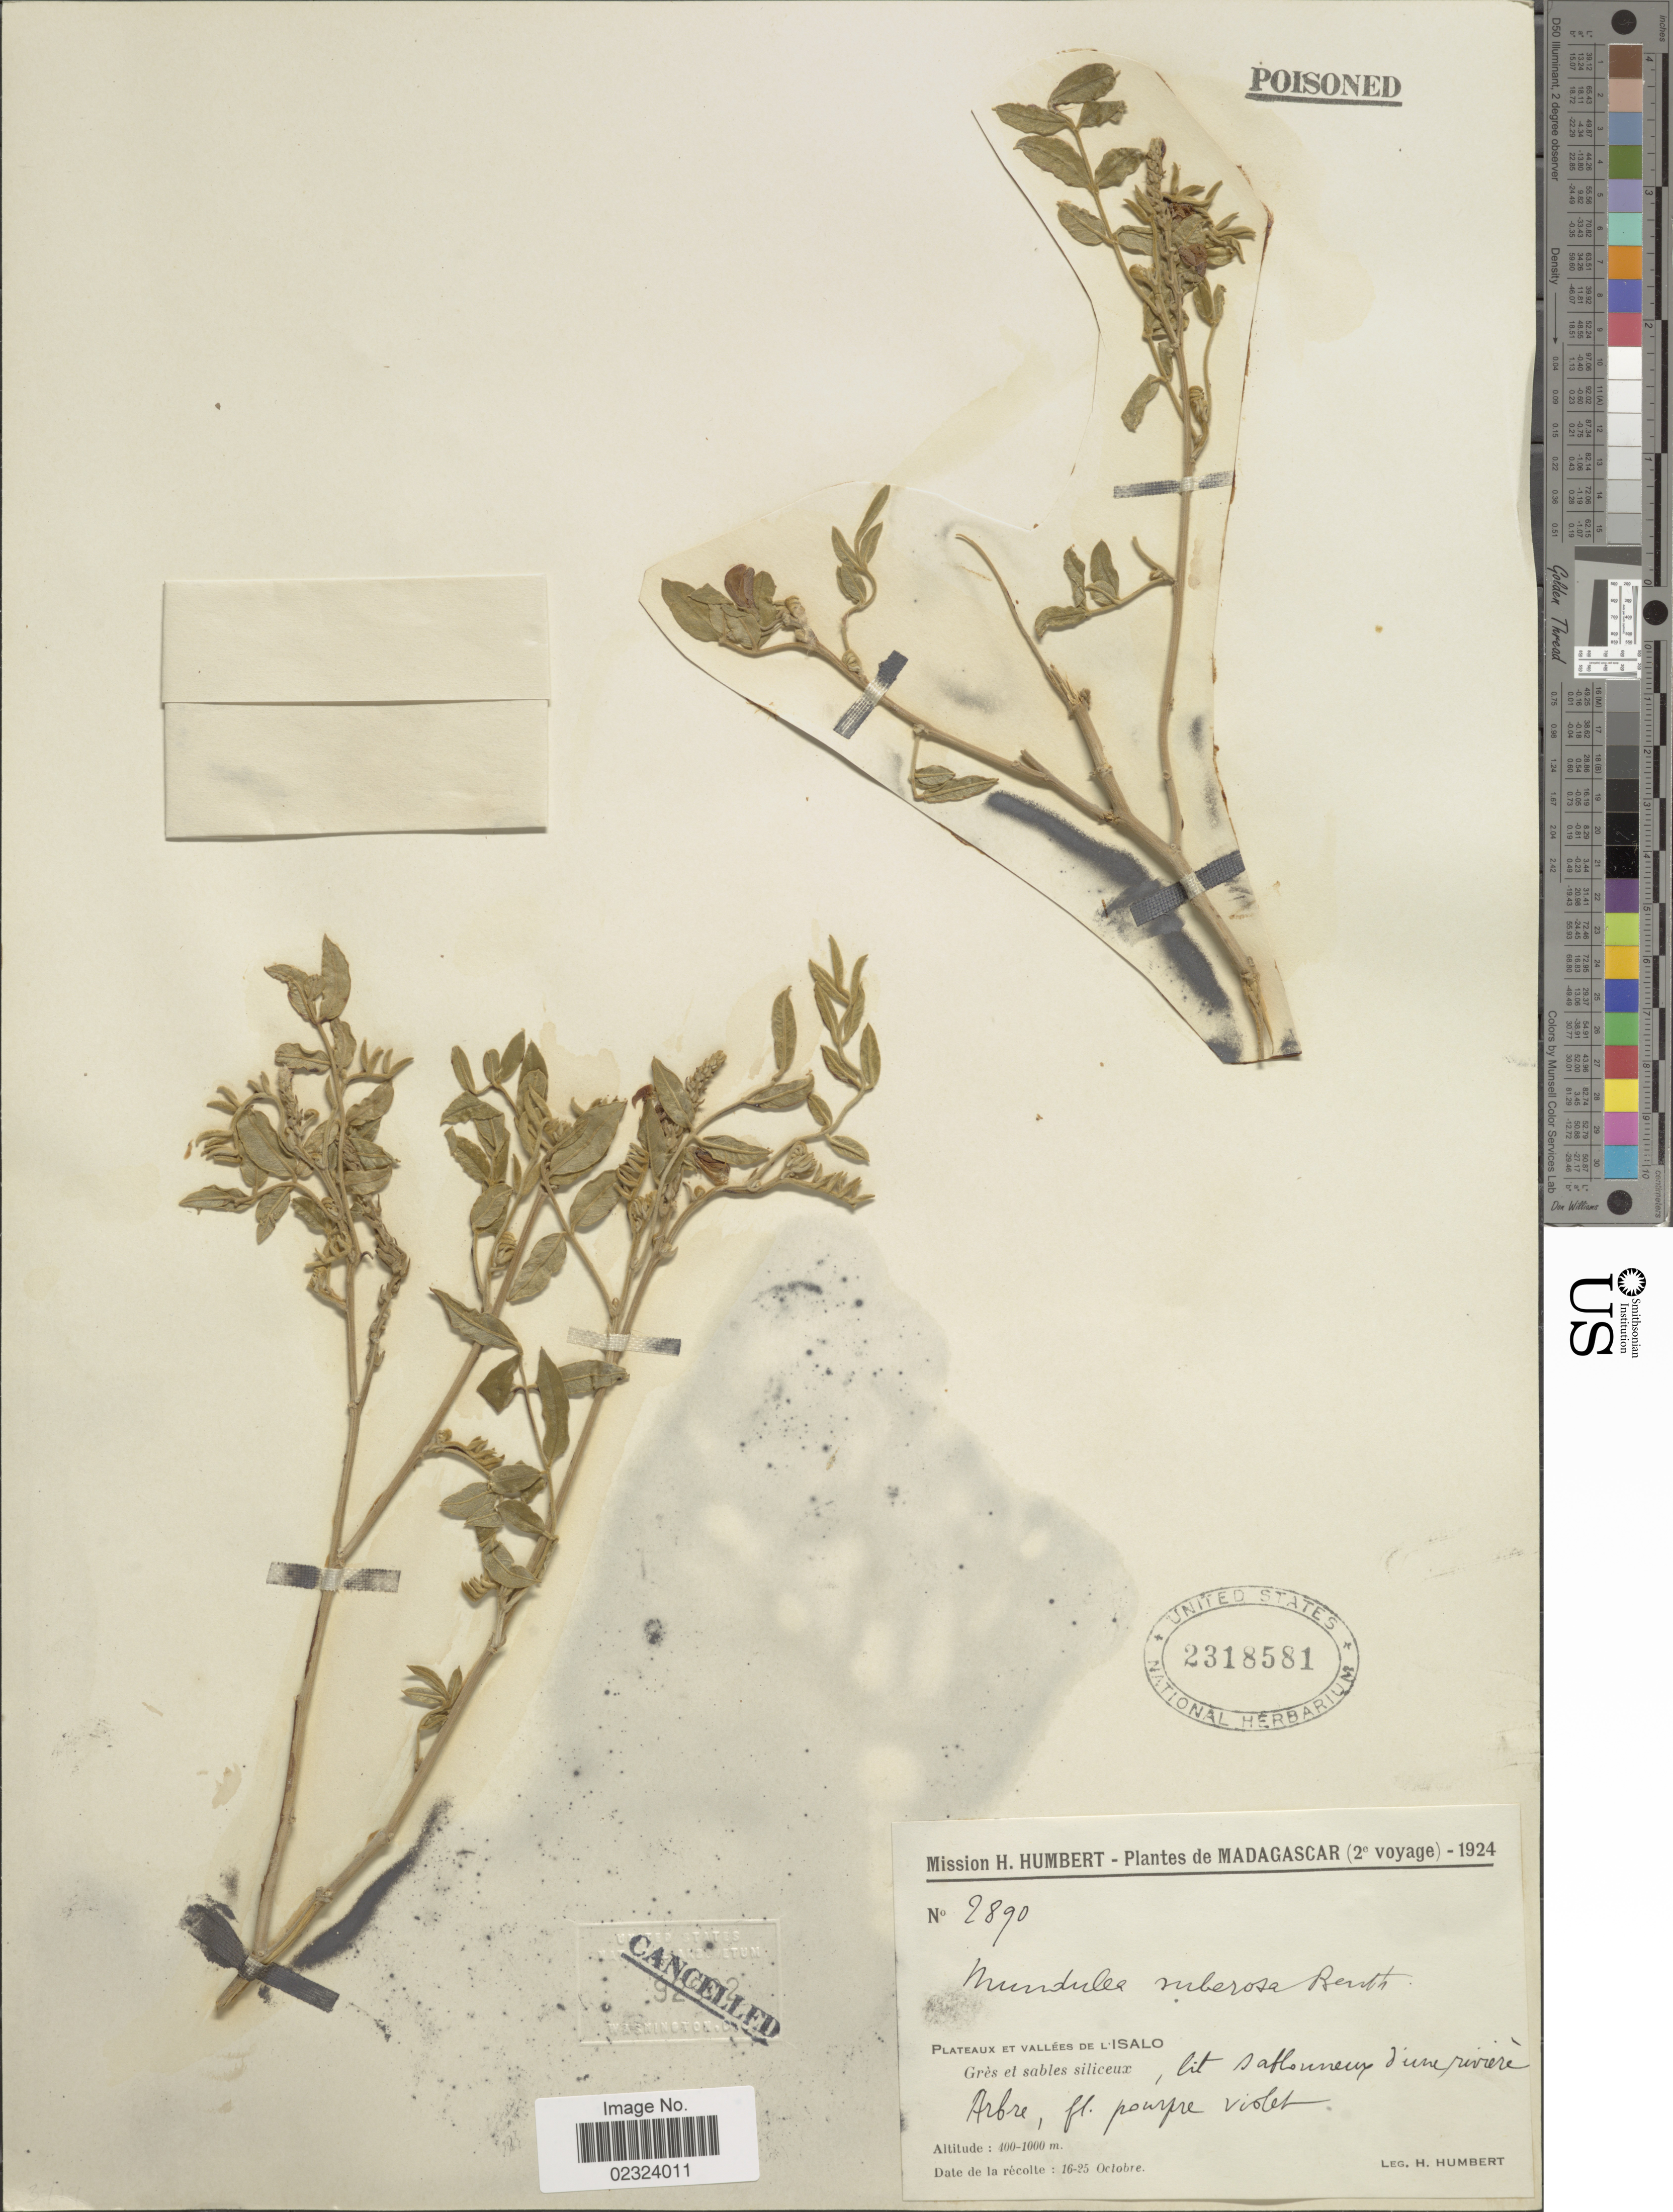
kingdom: Plantae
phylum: Tracheophyta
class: Magnoliopsida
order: Fabales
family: Fabaceae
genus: Mundulea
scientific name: Mundulea sericea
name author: (Willd.) A. Chev.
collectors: H. Humbert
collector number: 2890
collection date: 1924-10-16/1924-10-25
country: Madagascar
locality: Plateaux et vallees de L'Isalo. Gres et sables siliceux, lit sablonneux d'une rivière.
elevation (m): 400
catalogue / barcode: US 2318581